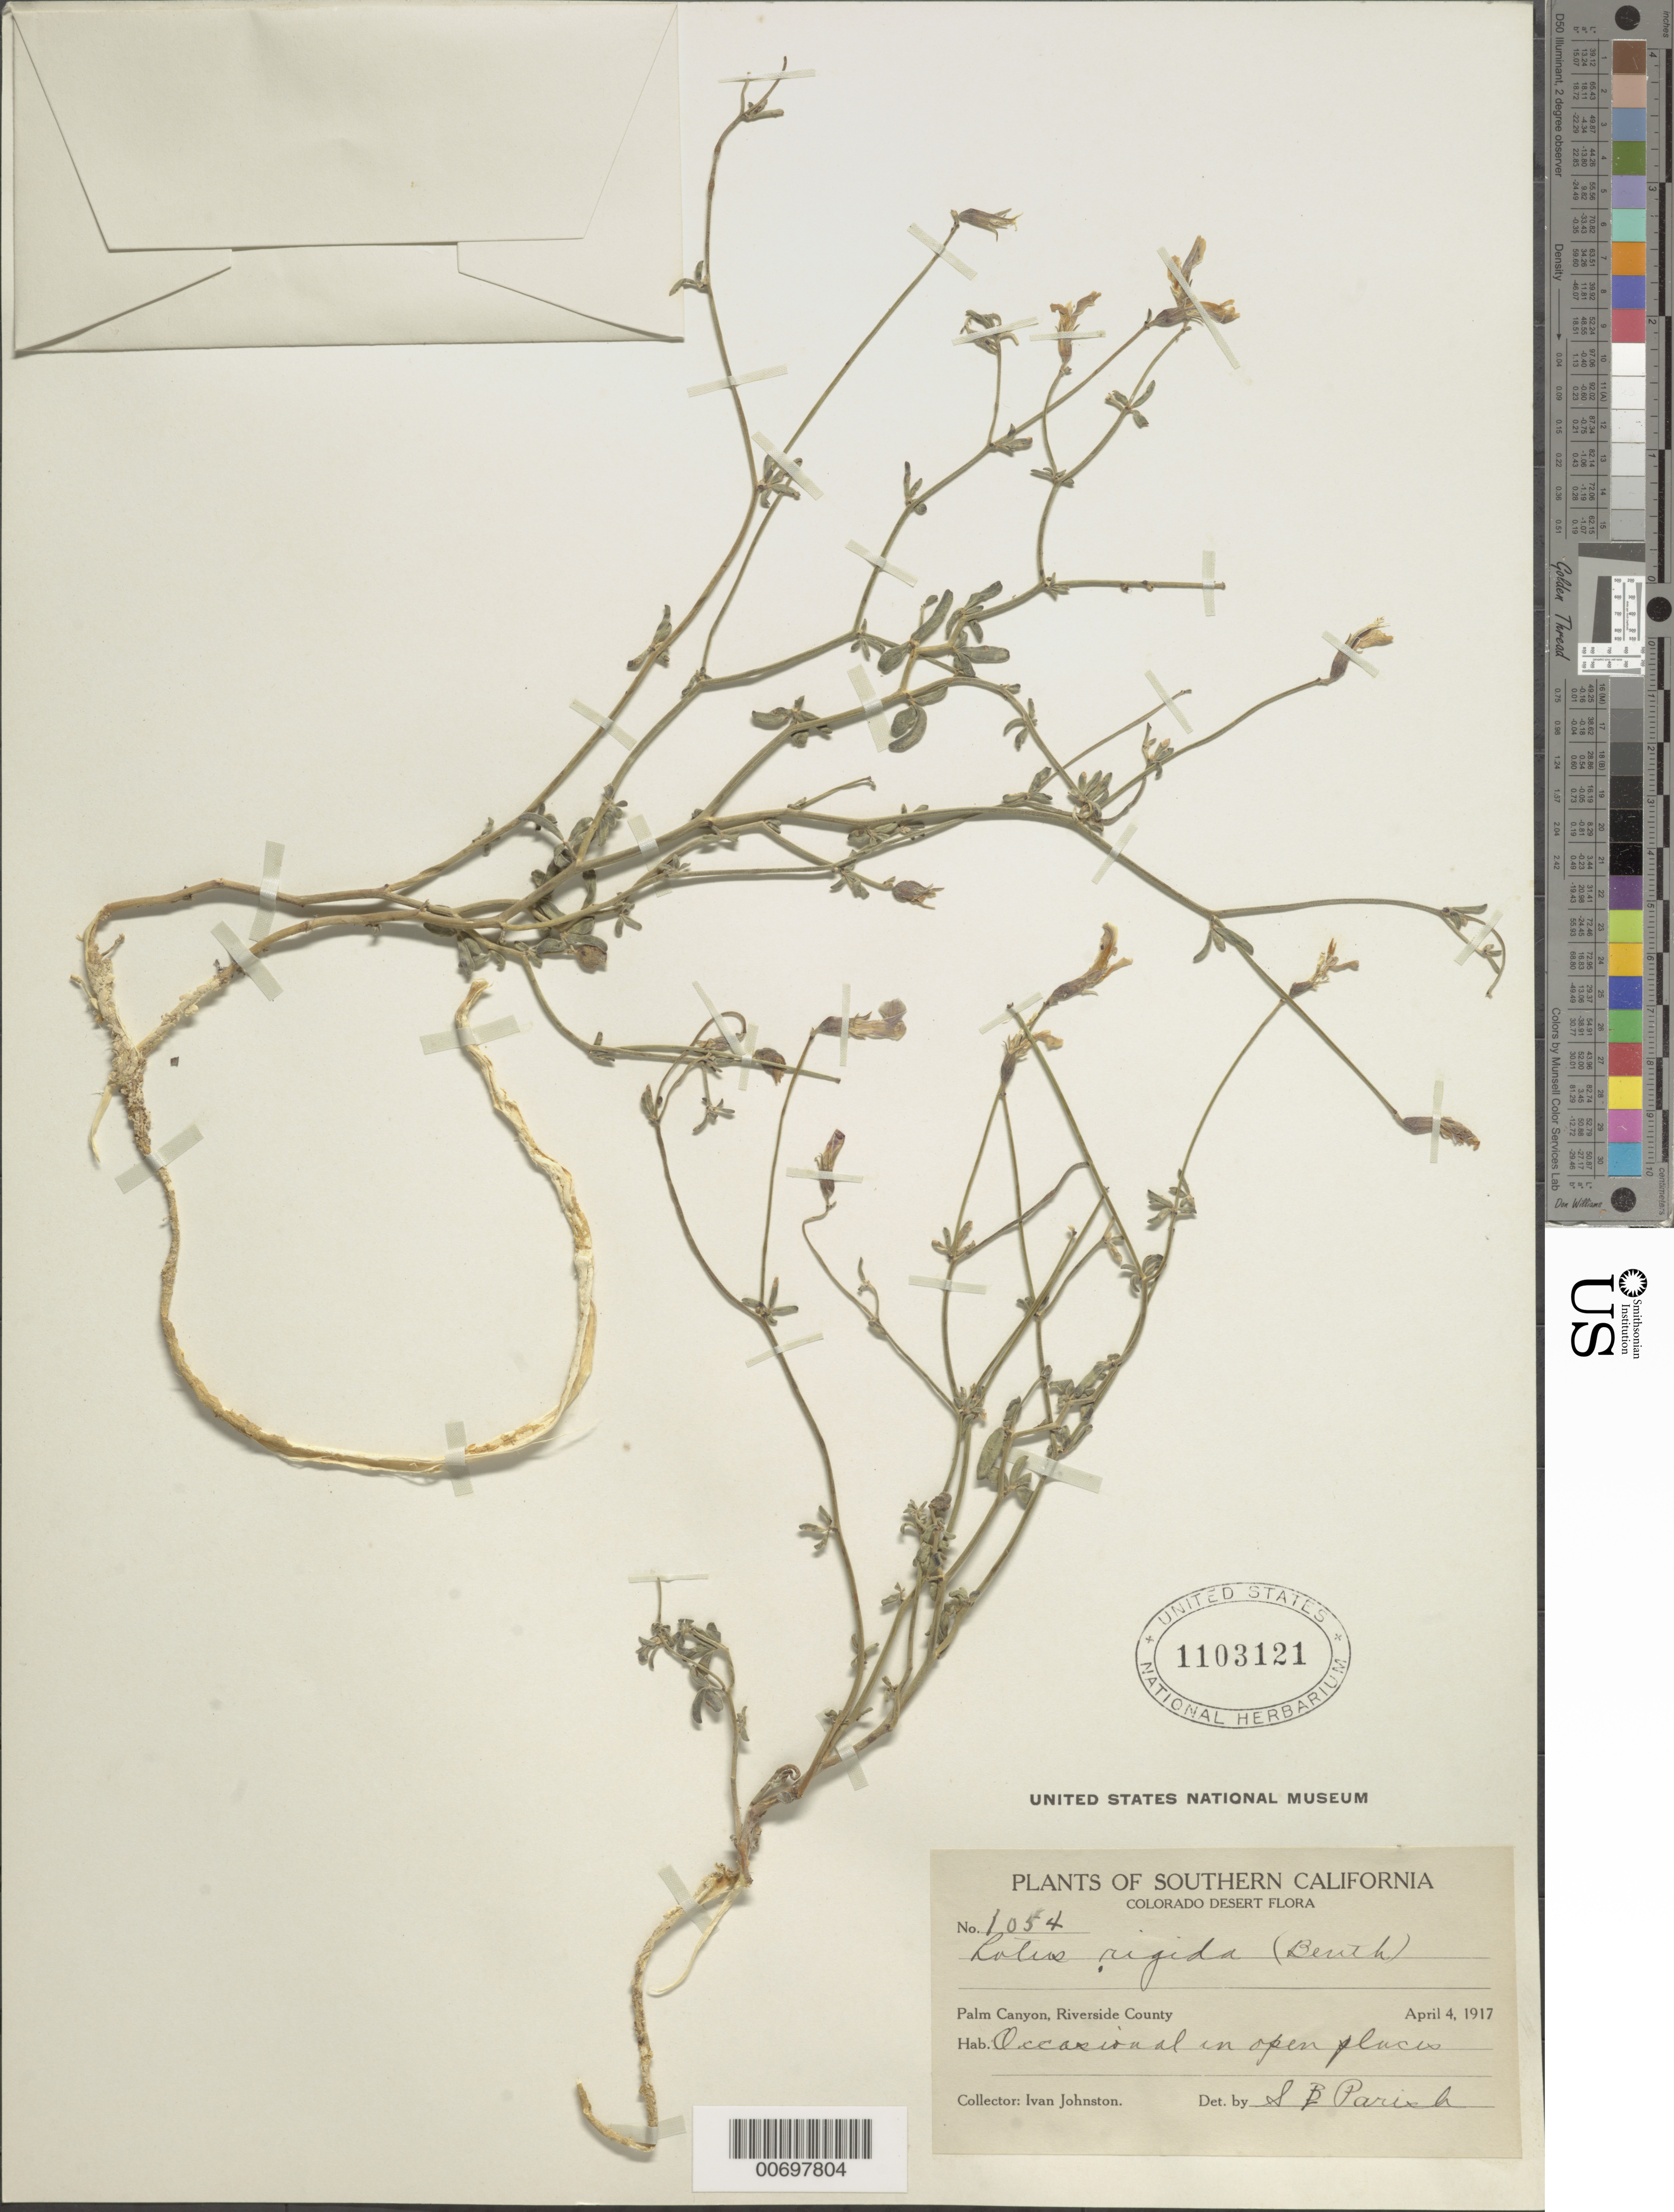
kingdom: Plantae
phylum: Tracheophyta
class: Magnoliopsida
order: Fabales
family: Fabaceae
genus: Lotus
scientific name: Lotus sp.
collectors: I. Johnston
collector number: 1054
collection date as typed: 04 Apr 1917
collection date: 1917-04-04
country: United States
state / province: California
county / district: Riverside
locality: San Jacinto Mountains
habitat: Occasional in open places.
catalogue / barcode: US 1103121